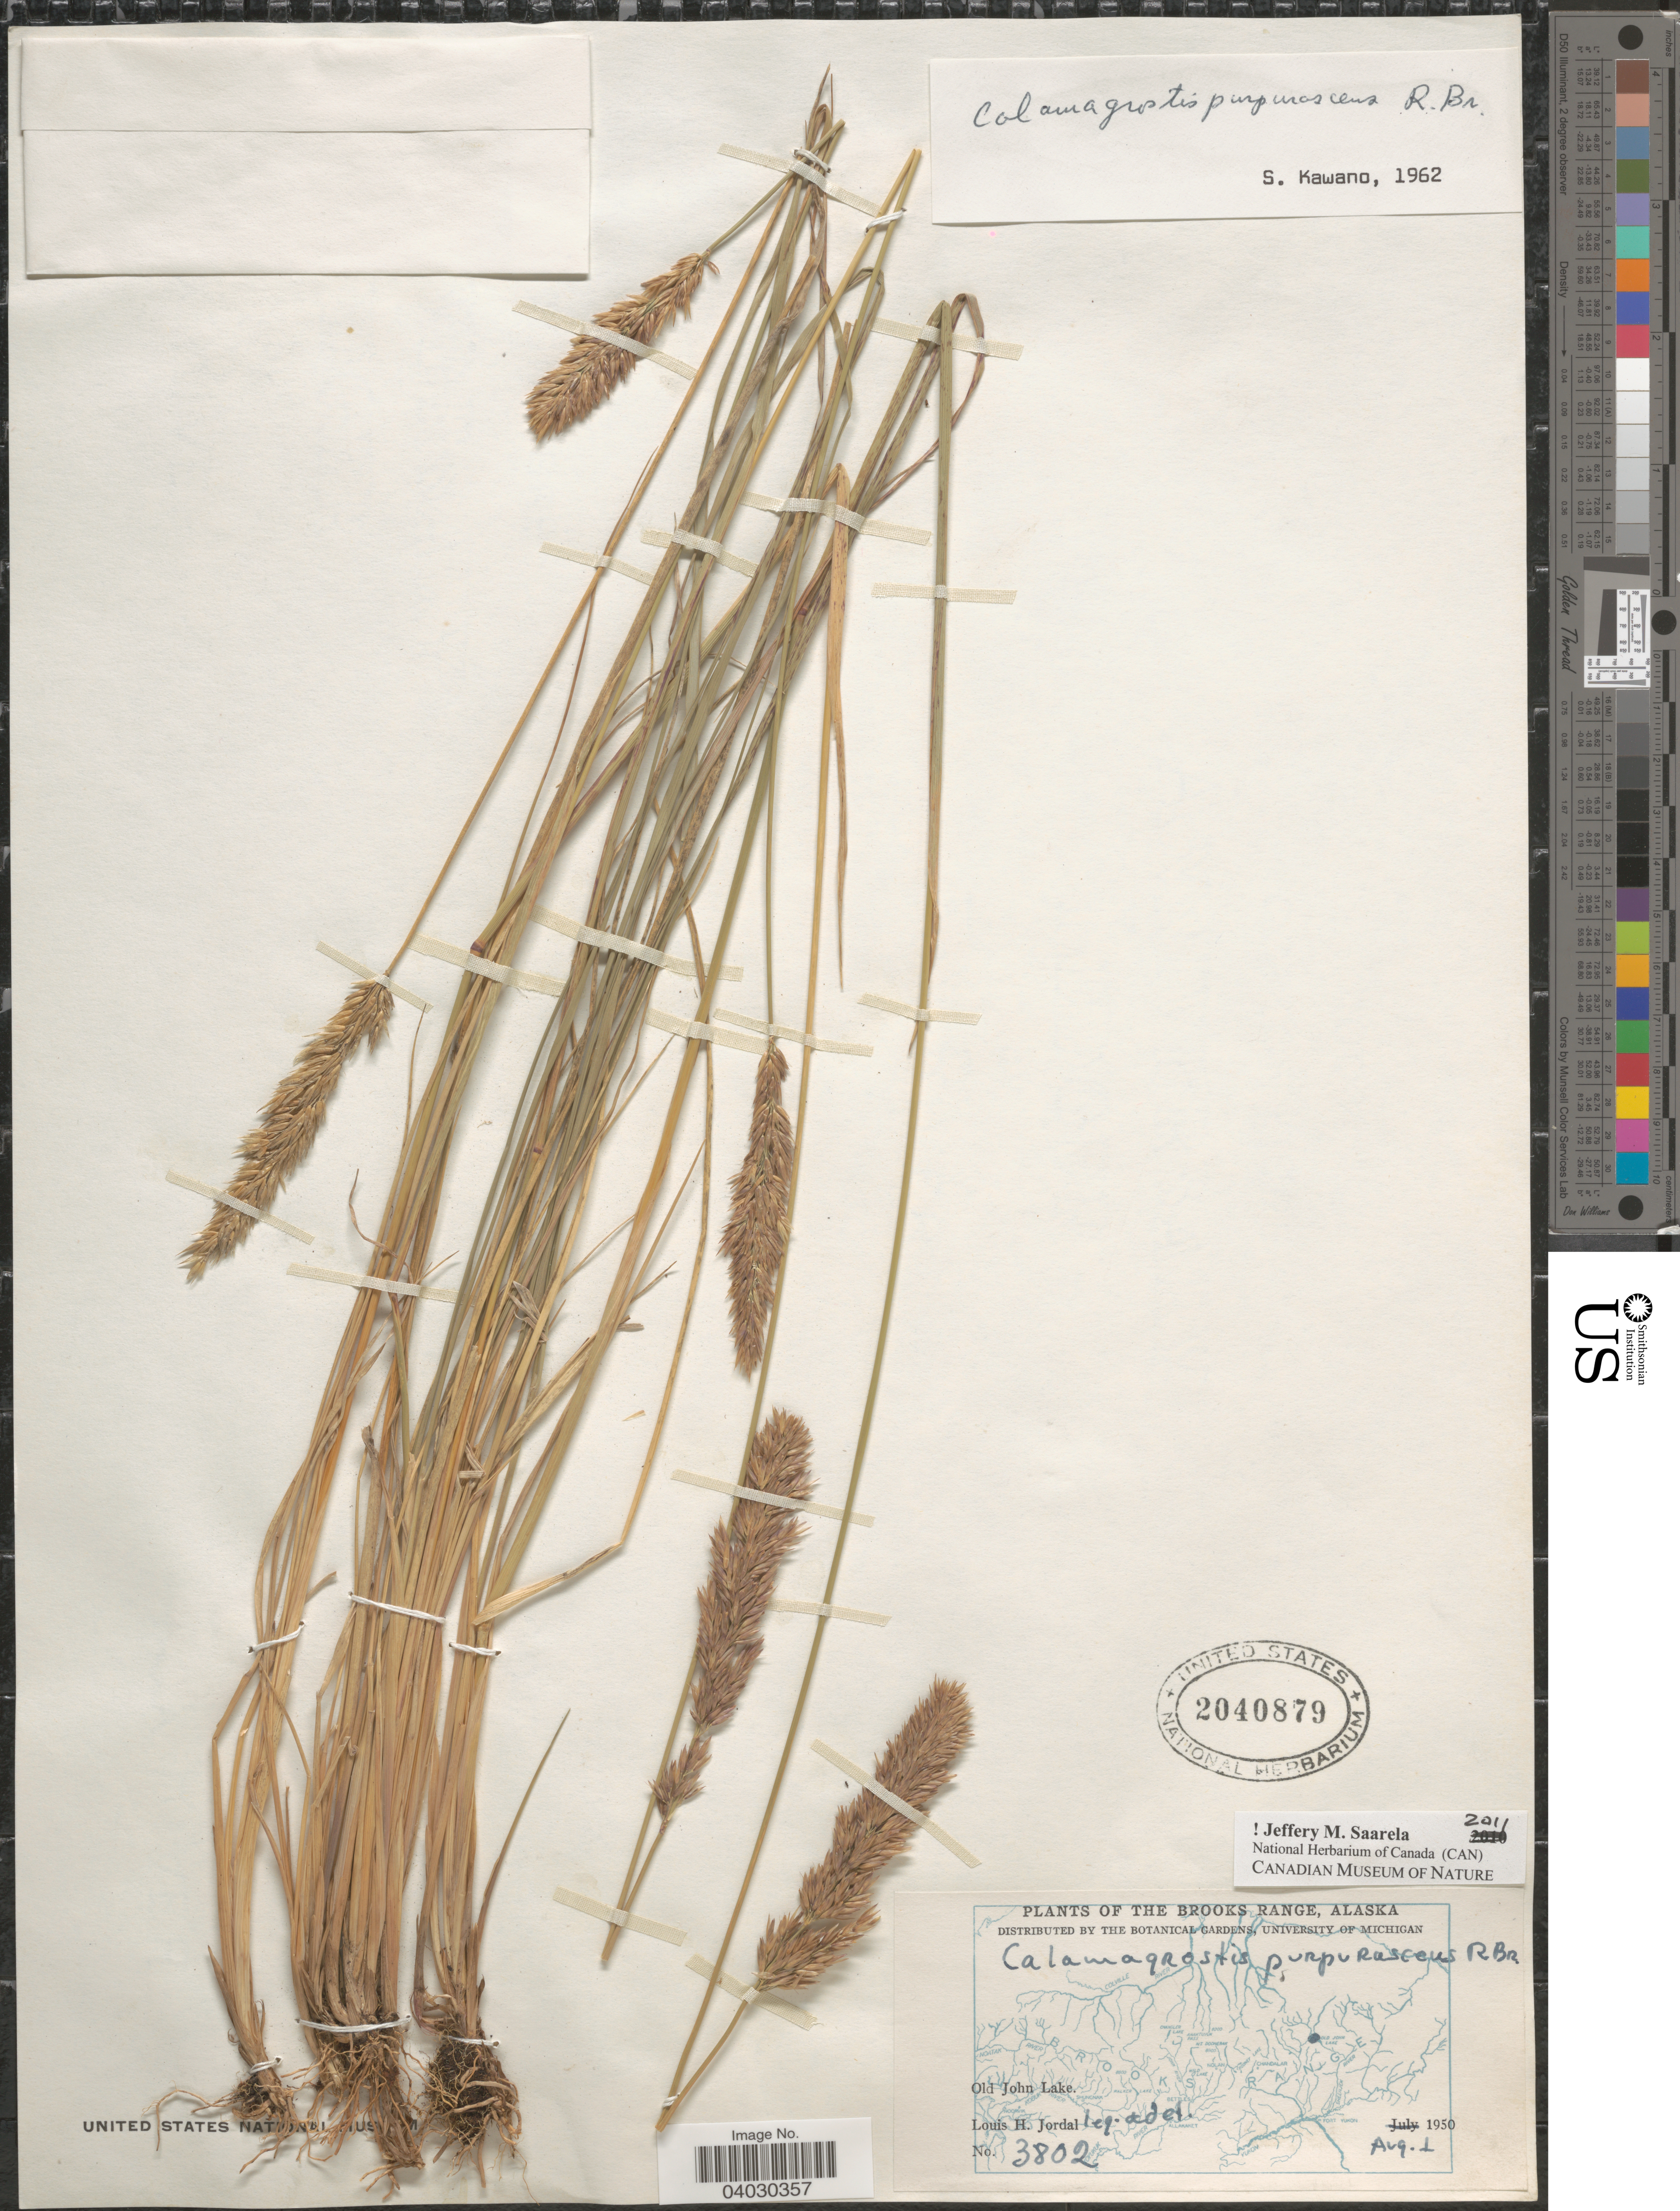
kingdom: Plantae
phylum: Tracheophyta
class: Liliopsida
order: Poales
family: Poaceae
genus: Calamagrostis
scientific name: Calamagrostis purpurascens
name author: R. Br.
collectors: L. Jordal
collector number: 3802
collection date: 1950-08-01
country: United States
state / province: Alaska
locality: The Brooks Range. Old John Lake.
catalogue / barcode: US 2040879